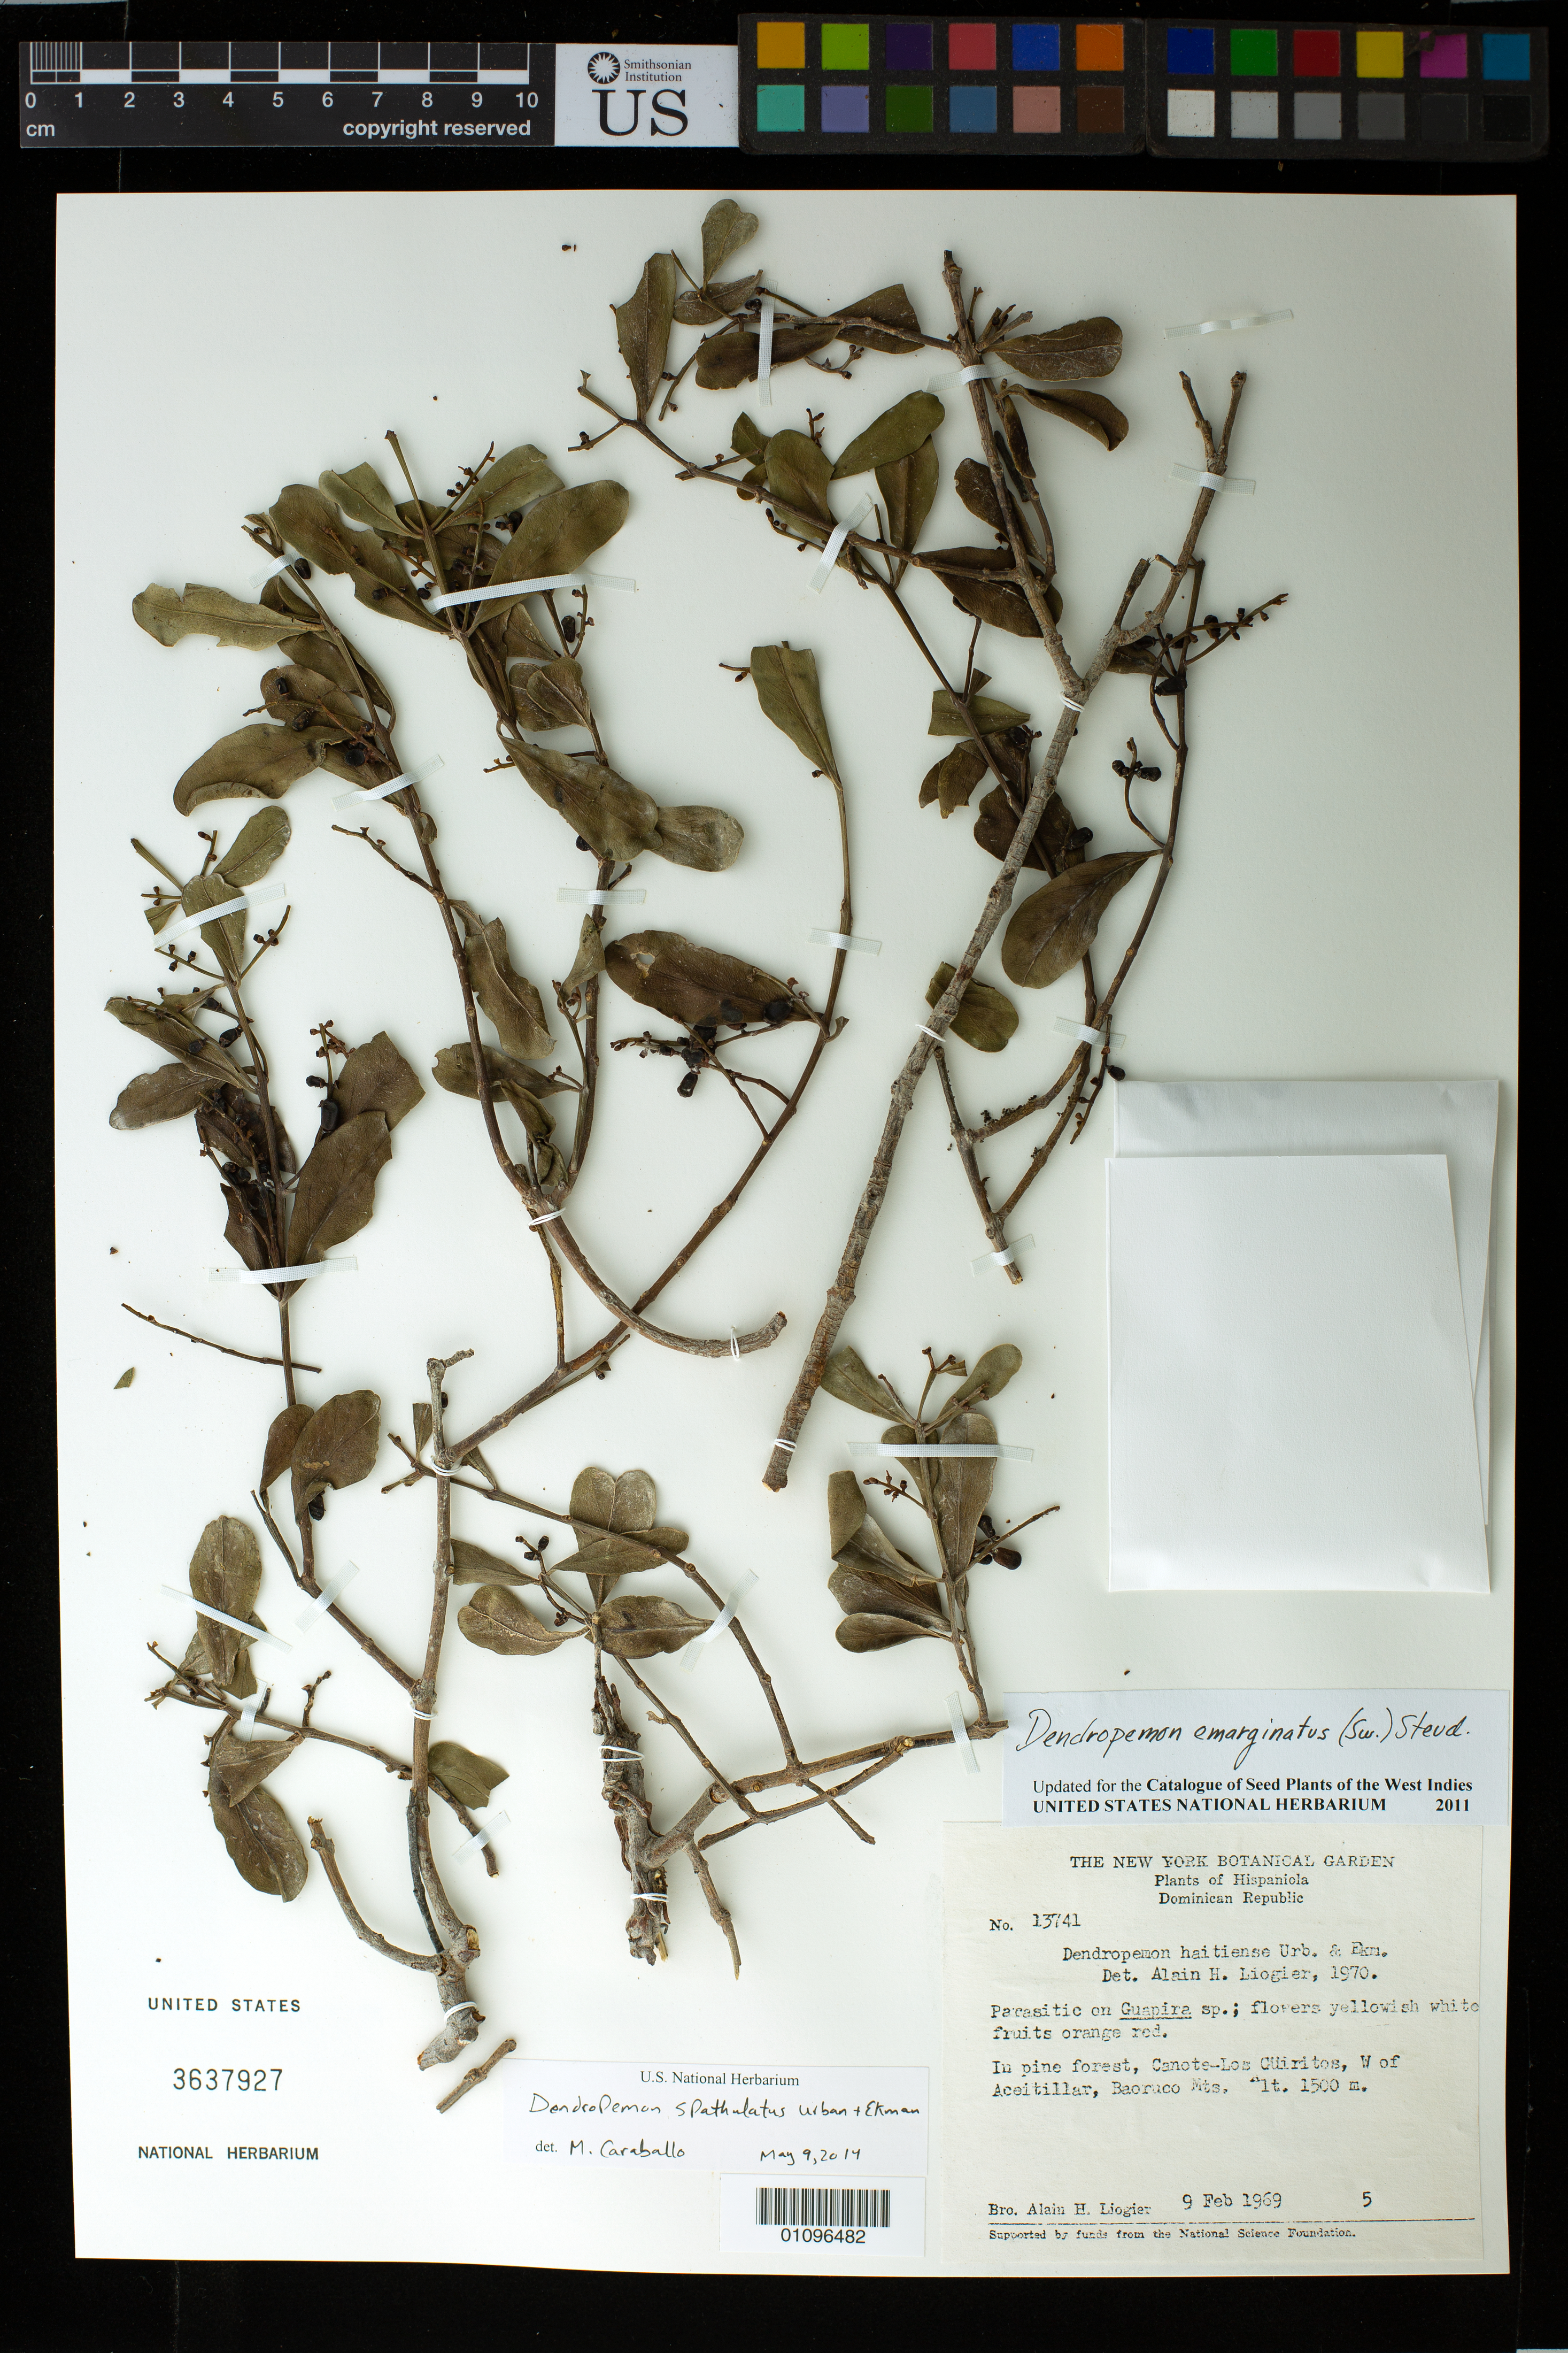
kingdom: Plantae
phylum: Tracheophyta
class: Magnoliopsida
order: Santalales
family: Loranthaceae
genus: Dendropemon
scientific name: Dendropemon spathulatus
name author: Urb. & Ekman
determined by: Caraballo-Ortiz, Marcos A., (MISS), University of Mississippi (UNITED STATES)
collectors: A. H. Liogier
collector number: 13741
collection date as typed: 09 Feb 1969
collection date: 1969-02-09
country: Dominican Republic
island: Hispaniola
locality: Canote-Los Cüiritos, W of Aceitillar, Baoruco Mts.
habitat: In pine forest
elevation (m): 1500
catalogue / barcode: US 3637927